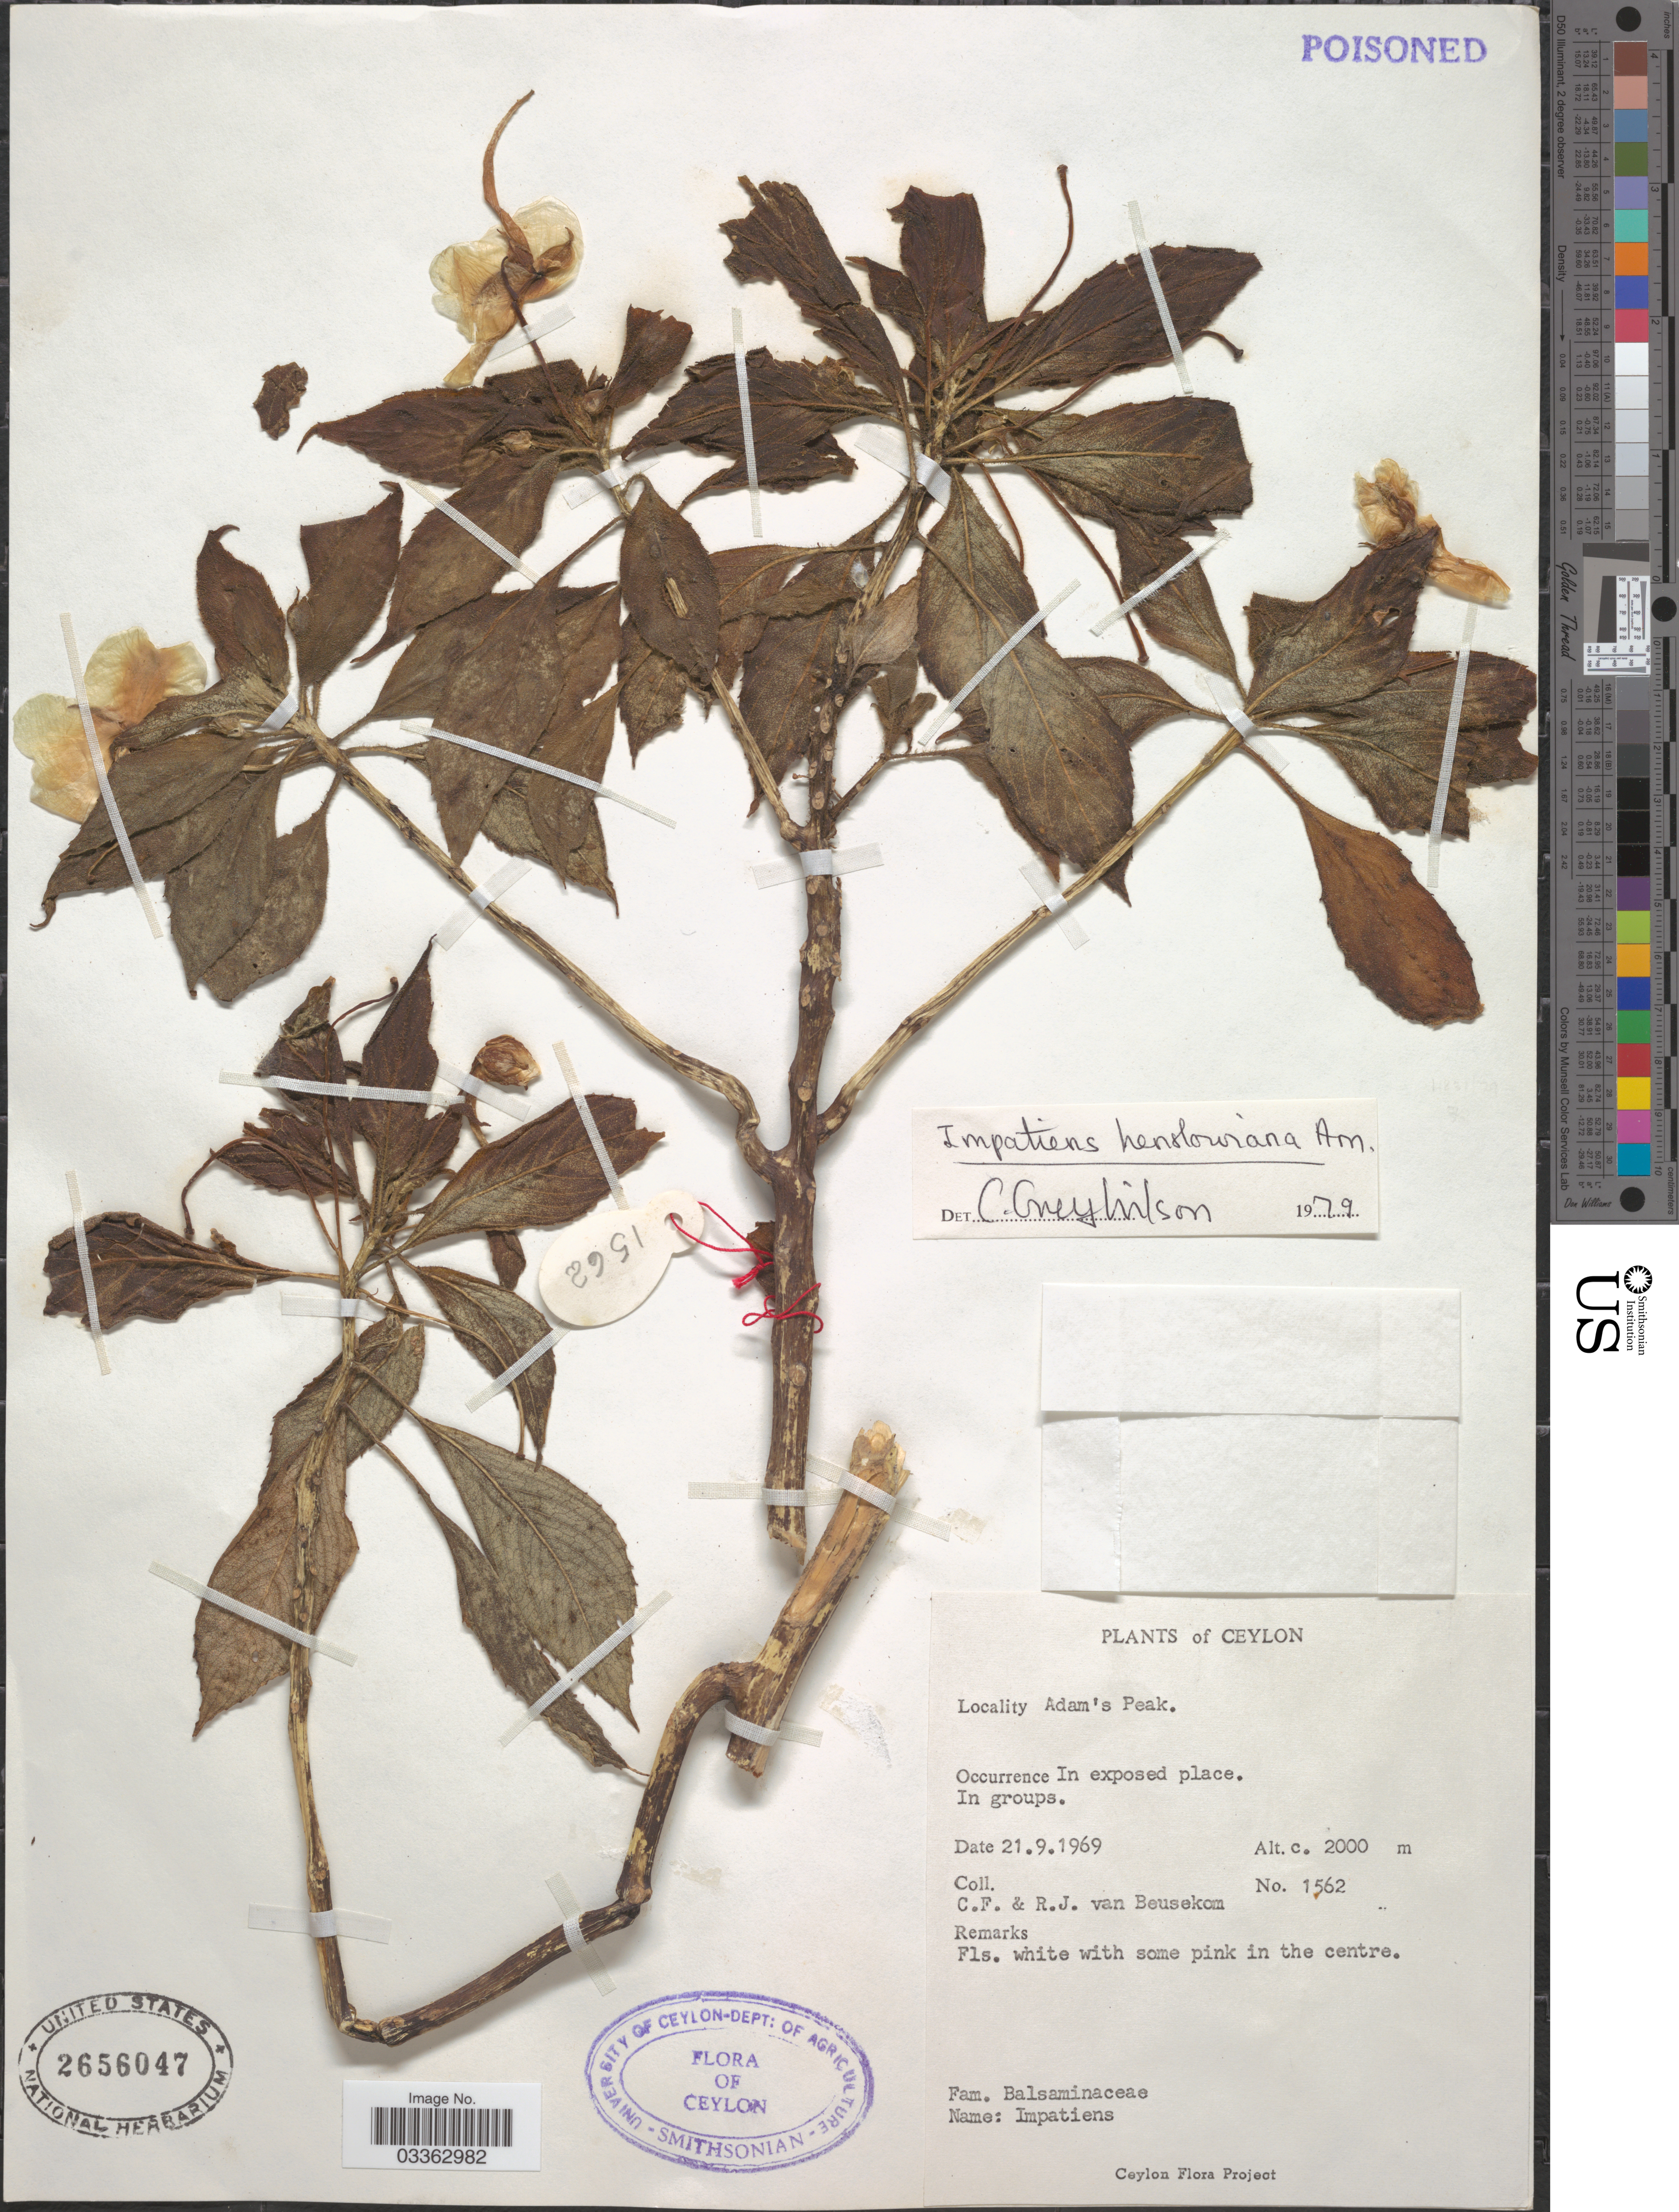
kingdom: Plantae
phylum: Tracheophyta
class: Magnoliopsida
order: Ericales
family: Balsaminaceae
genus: Impatiens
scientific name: Impatiens henslowiana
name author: Arn.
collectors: C. F. Beusekom & R. Van Beusekom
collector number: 1562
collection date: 1969-09-21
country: Sri Lanka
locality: Ceylon, Adam's Peak.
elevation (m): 2000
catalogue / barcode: US 2656047